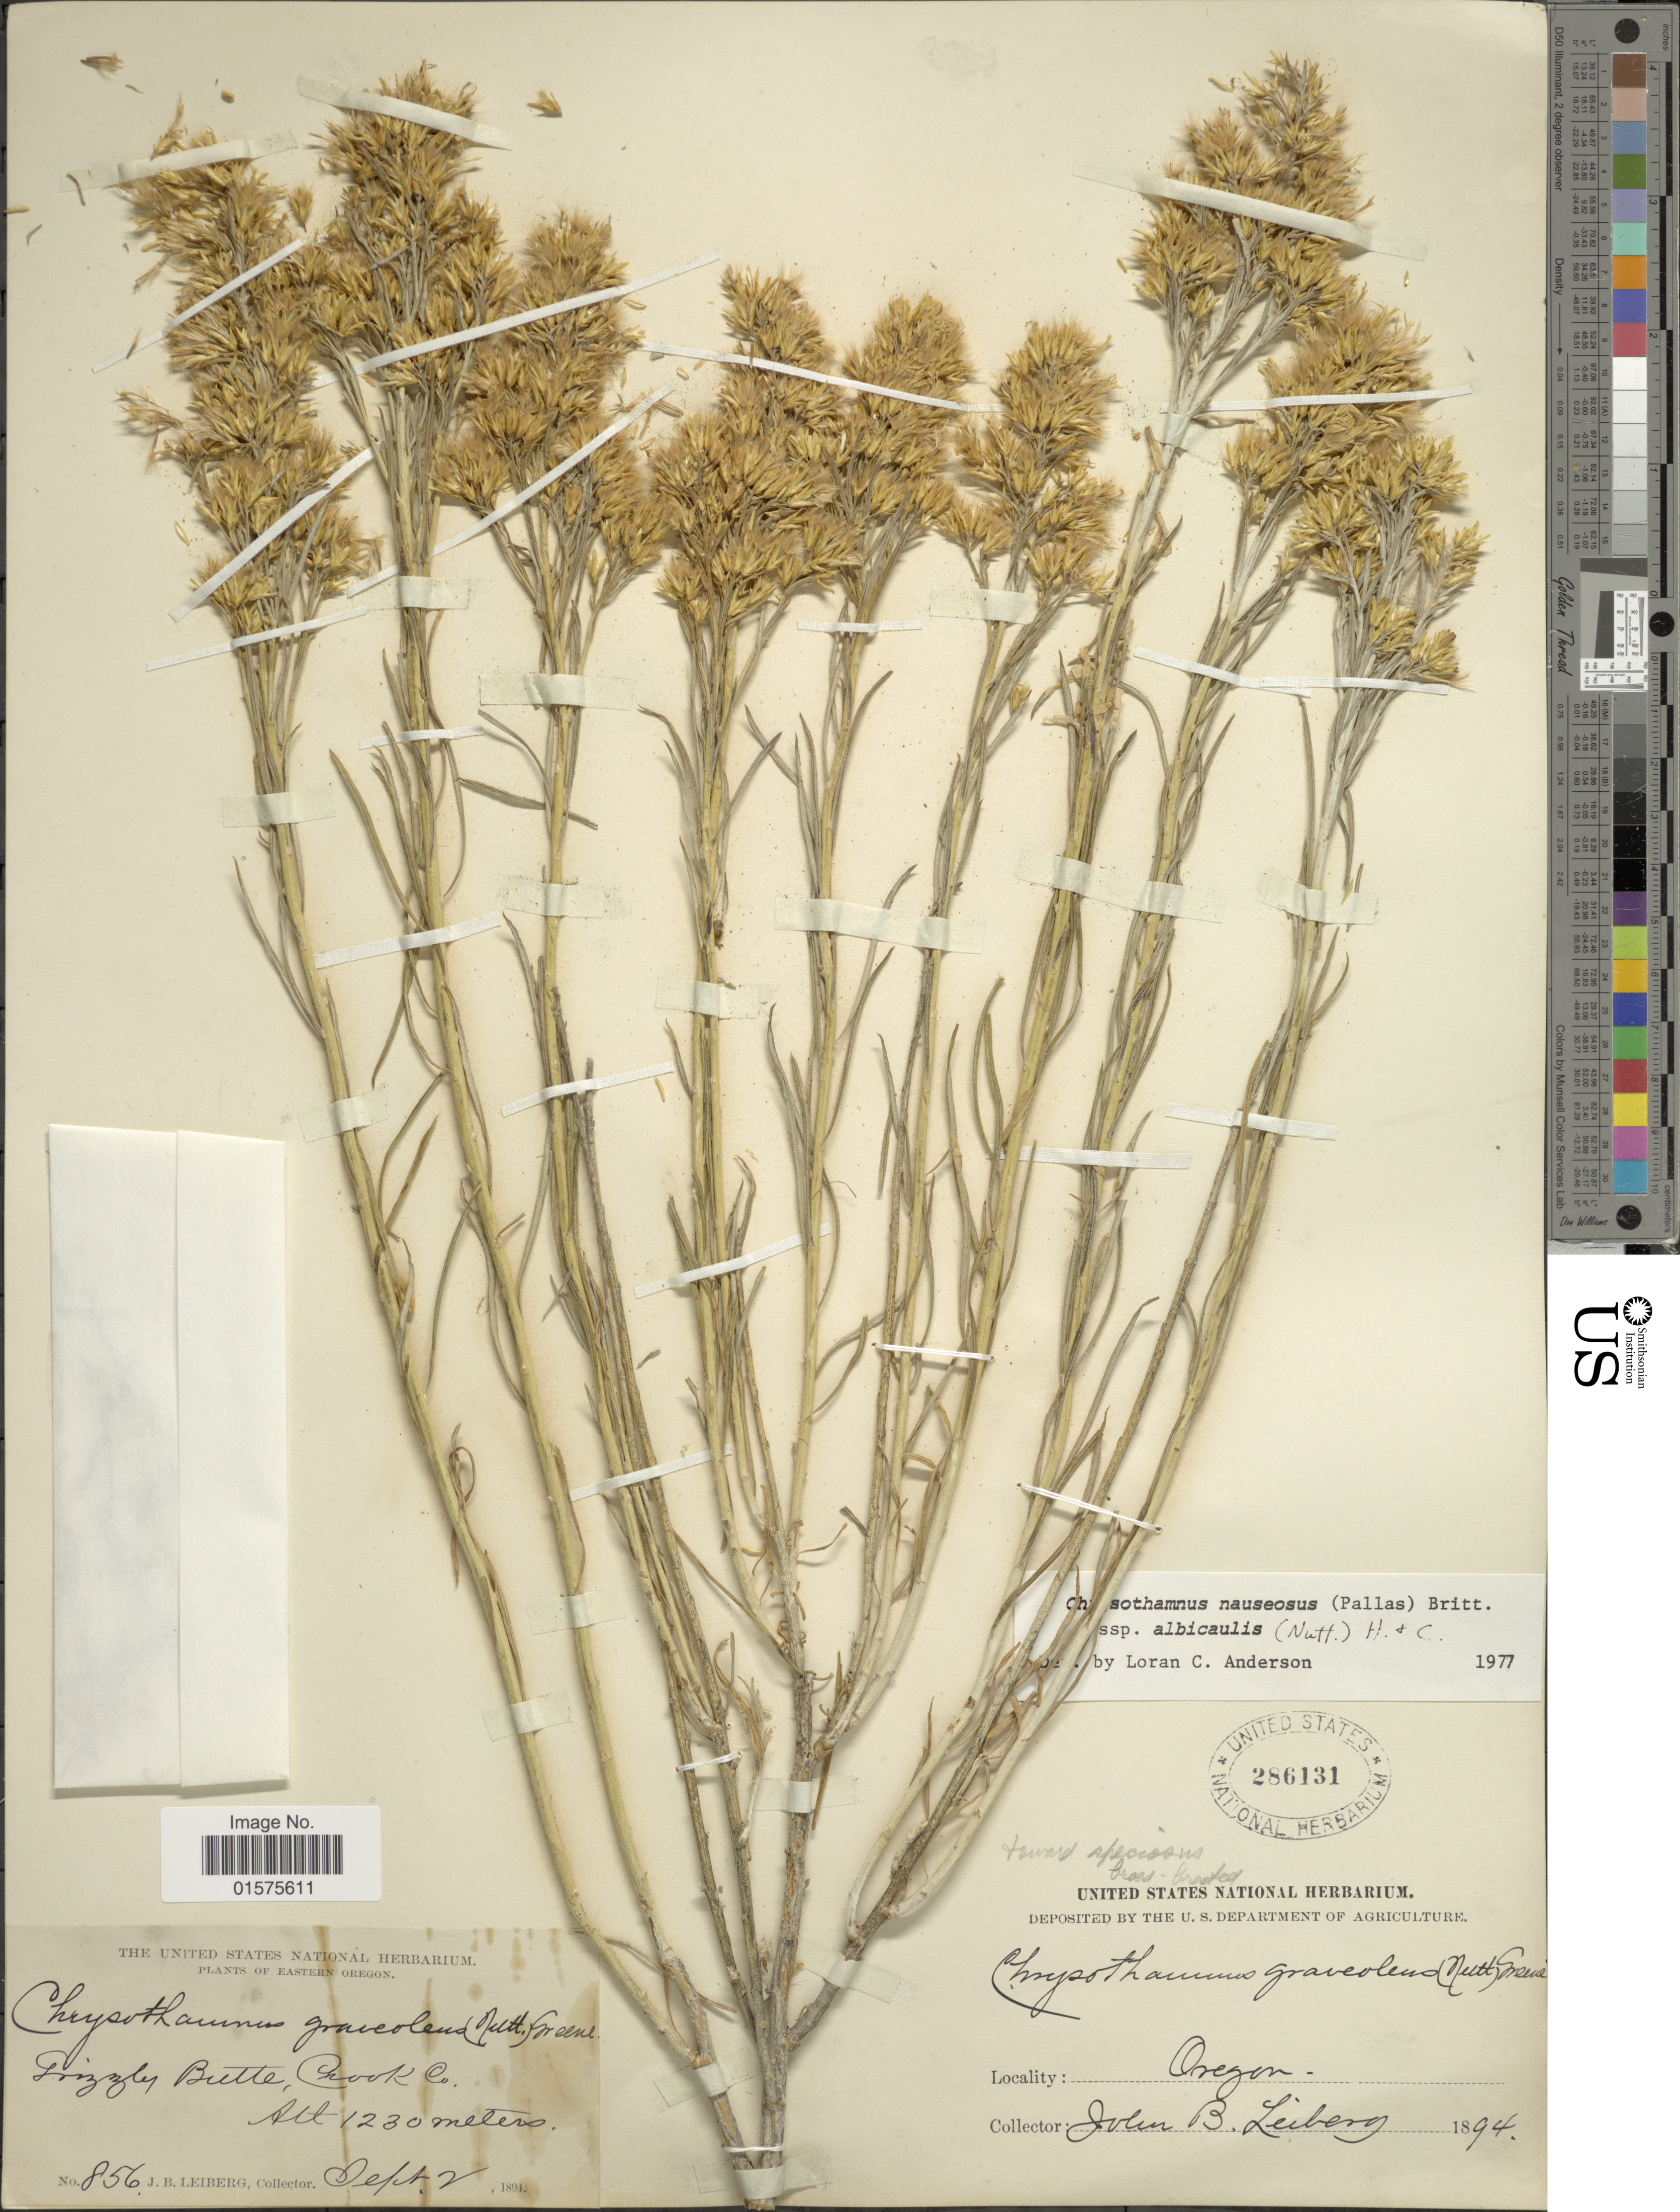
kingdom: Plantae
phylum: Tracheophyta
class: Magnoliopsida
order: Asterales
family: Asteraceae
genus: Ericameria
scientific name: Ericameria nauseosa var. speciosa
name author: (Nutt.) G.L. Nesom & G.I. Baird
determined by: Urbatsch, Lowell E., Curator (LSU), Louisiana State University (UNITED STATES)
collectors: J. B. Leiberg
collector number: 856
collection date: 1894-09-02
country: United States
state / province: Oregon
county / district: Crook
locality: Eastern Oregon. Grizzly Butte, Crook Co.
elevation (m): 1230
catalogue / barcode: US 286131